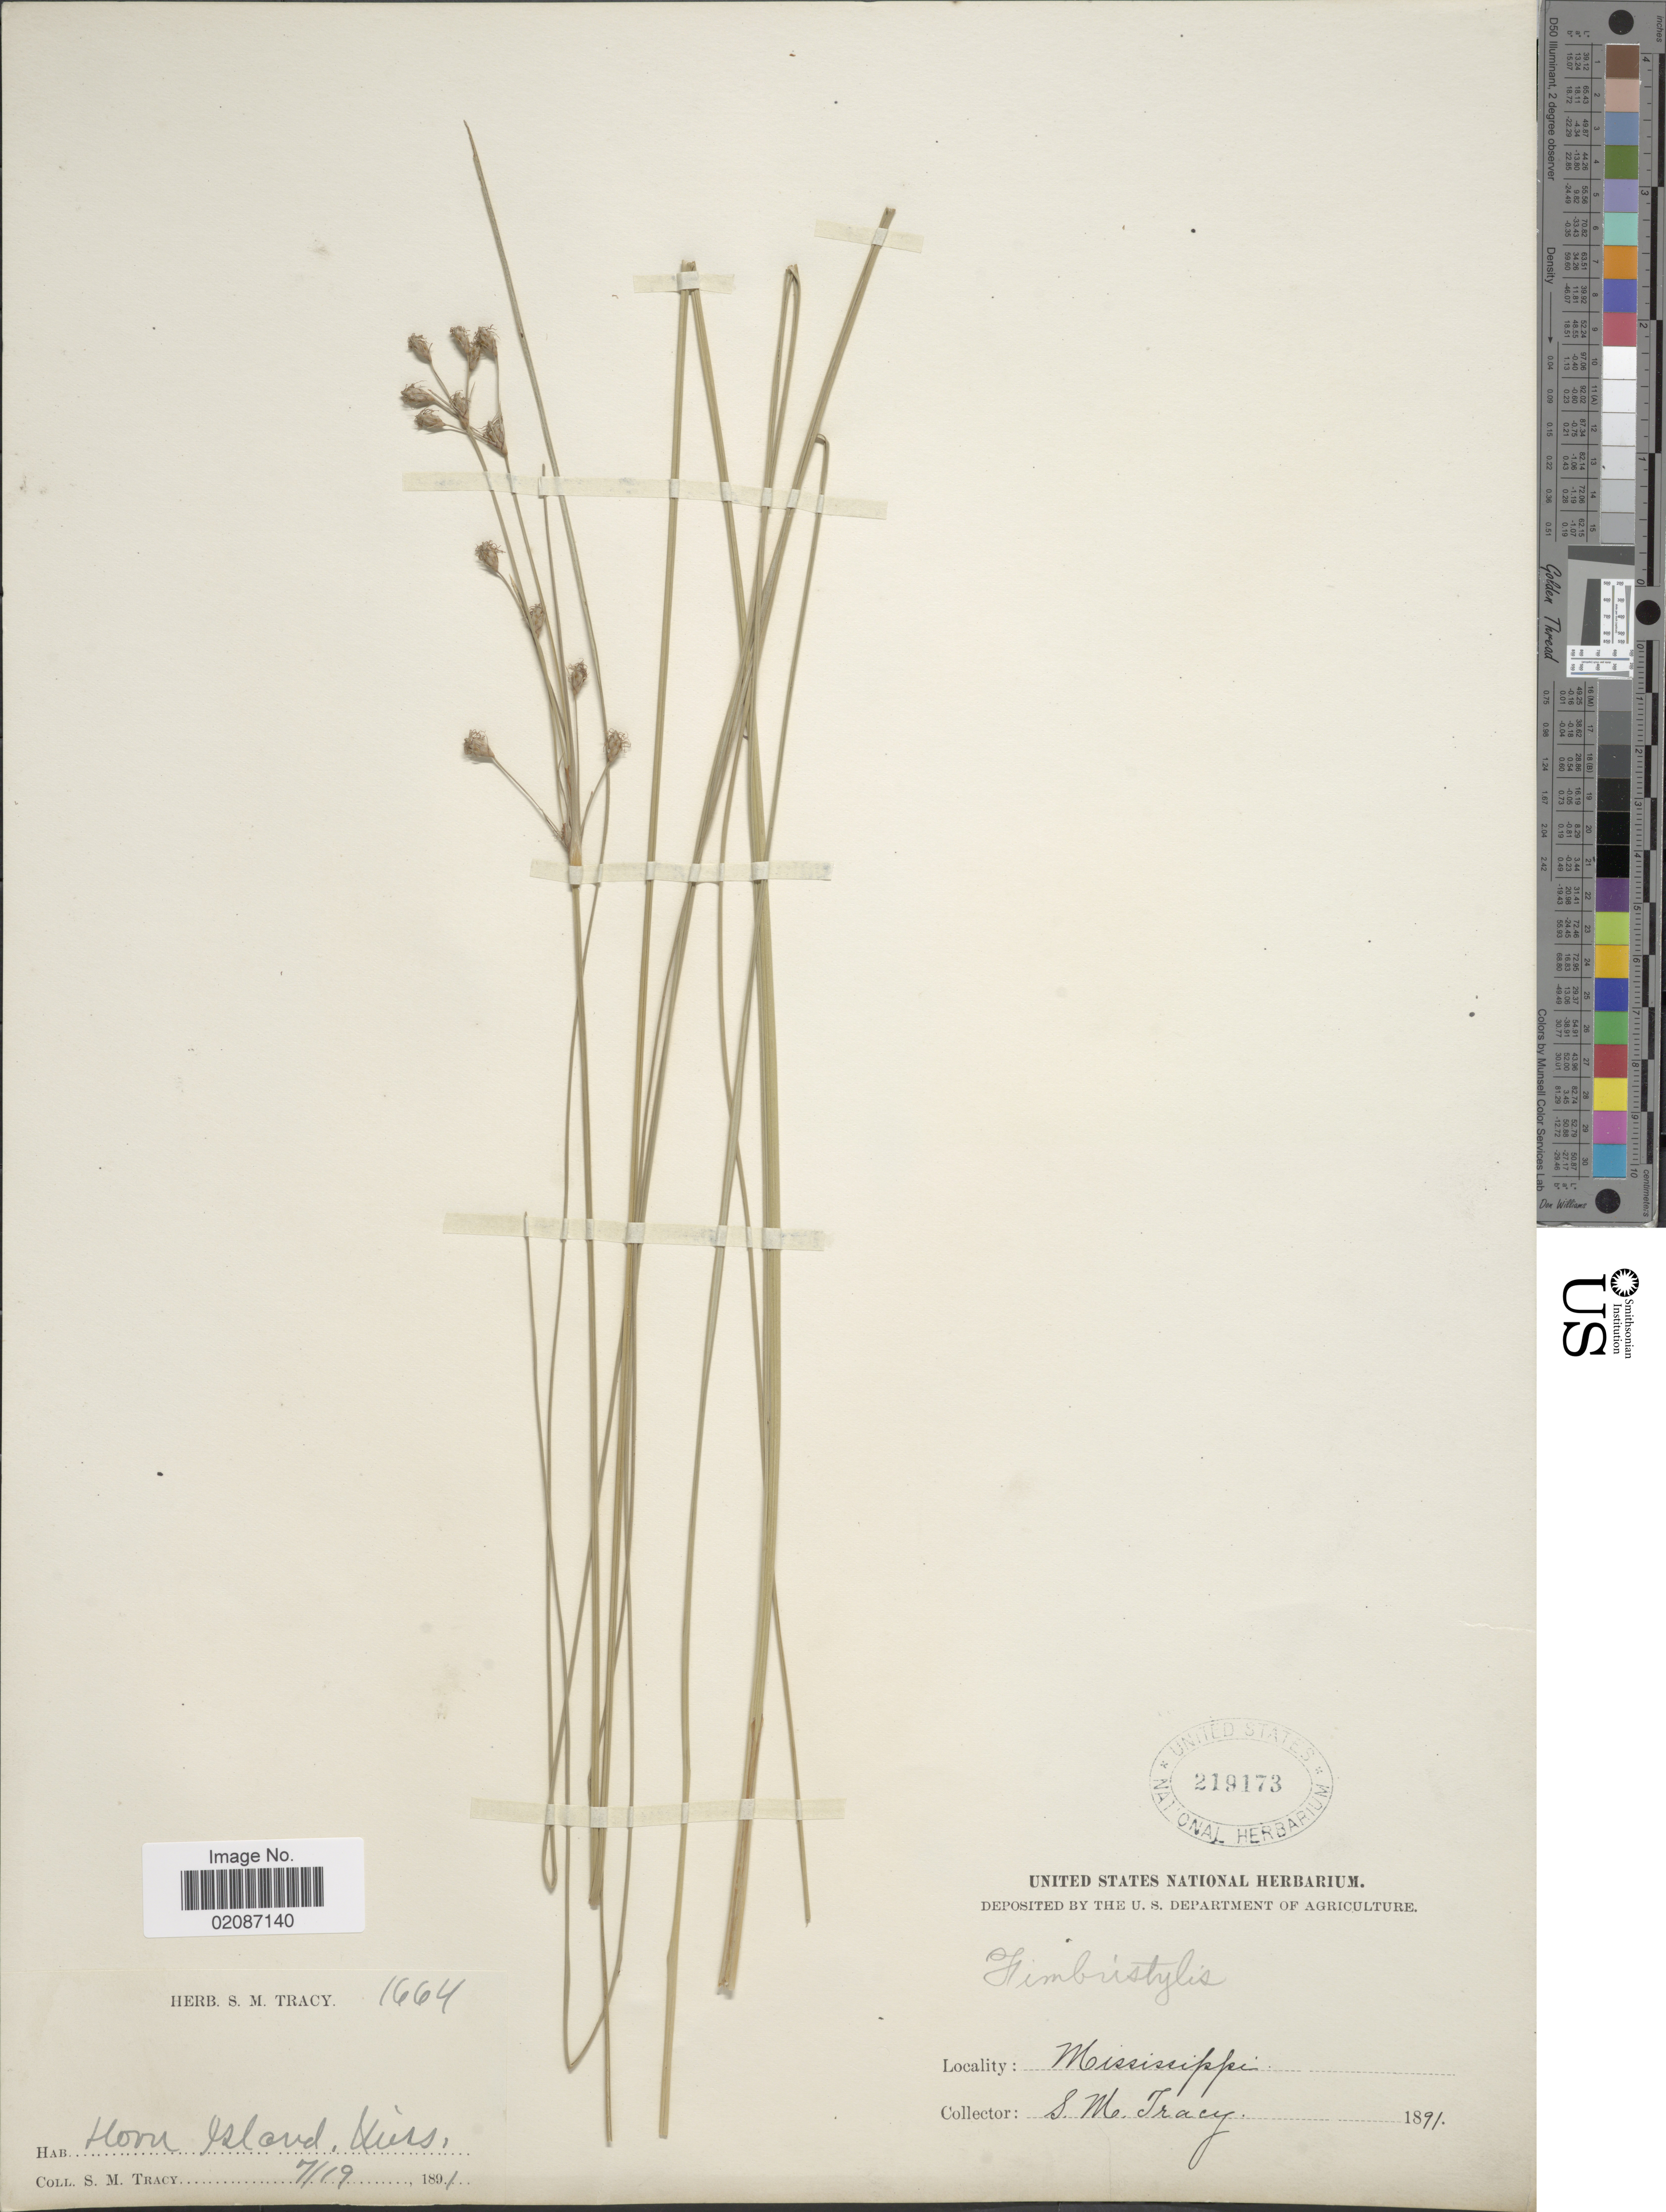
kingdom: Plantae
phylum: Tracheophyta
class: Liliopsida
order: Poales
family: Cyperaceae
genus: Fimbristylis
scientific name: Fimbristylis spadicea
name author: (L.) Vahl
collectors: S. M. Tracy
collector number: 1664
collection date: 1891-07-19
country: United States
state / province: Mississippi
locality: Horn Island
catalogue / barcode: US 219173